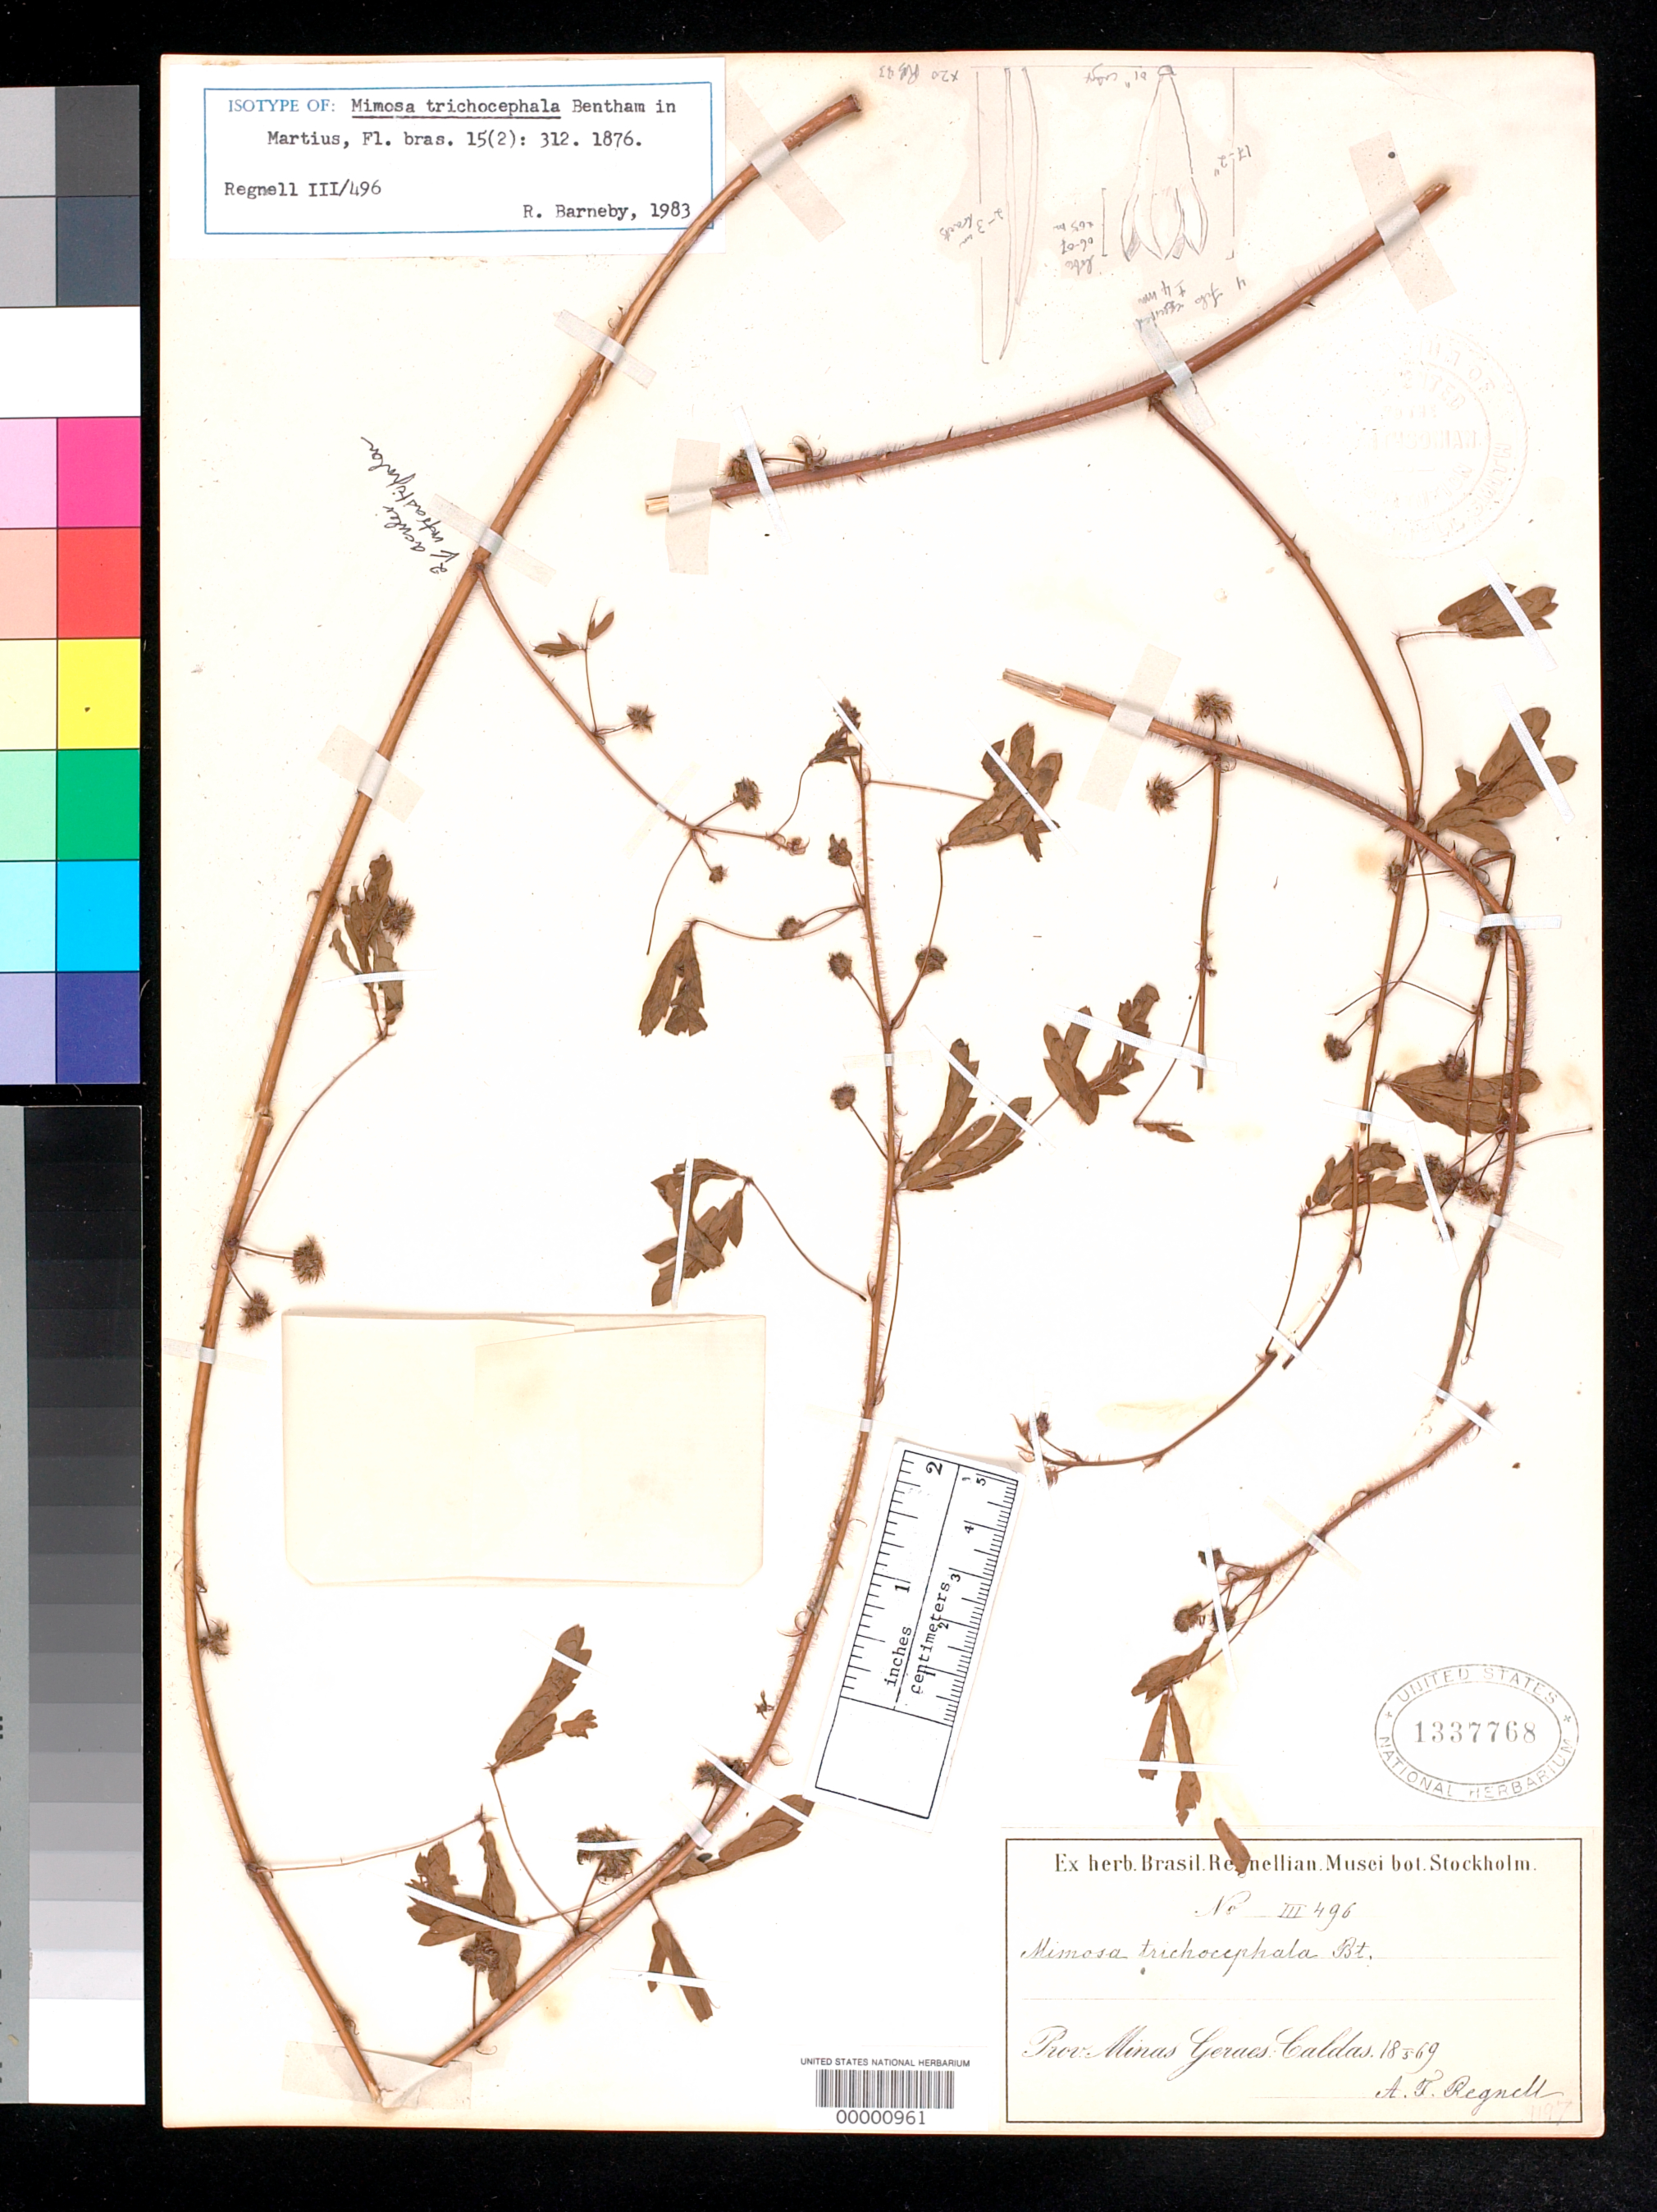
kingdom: Plantae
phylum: Tracheophyta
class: Magnoliopsida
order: Fabales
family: Fabaceae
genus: Mimosa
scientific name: Mimosa trichocephala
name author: Benth. in Mart.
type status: Isotype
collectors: A. F. Regnell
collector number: III 496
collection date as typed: May 1869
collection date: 1869-05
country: Brazil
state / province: Minas Gerais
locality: Caldas.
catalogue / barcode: US 1337768